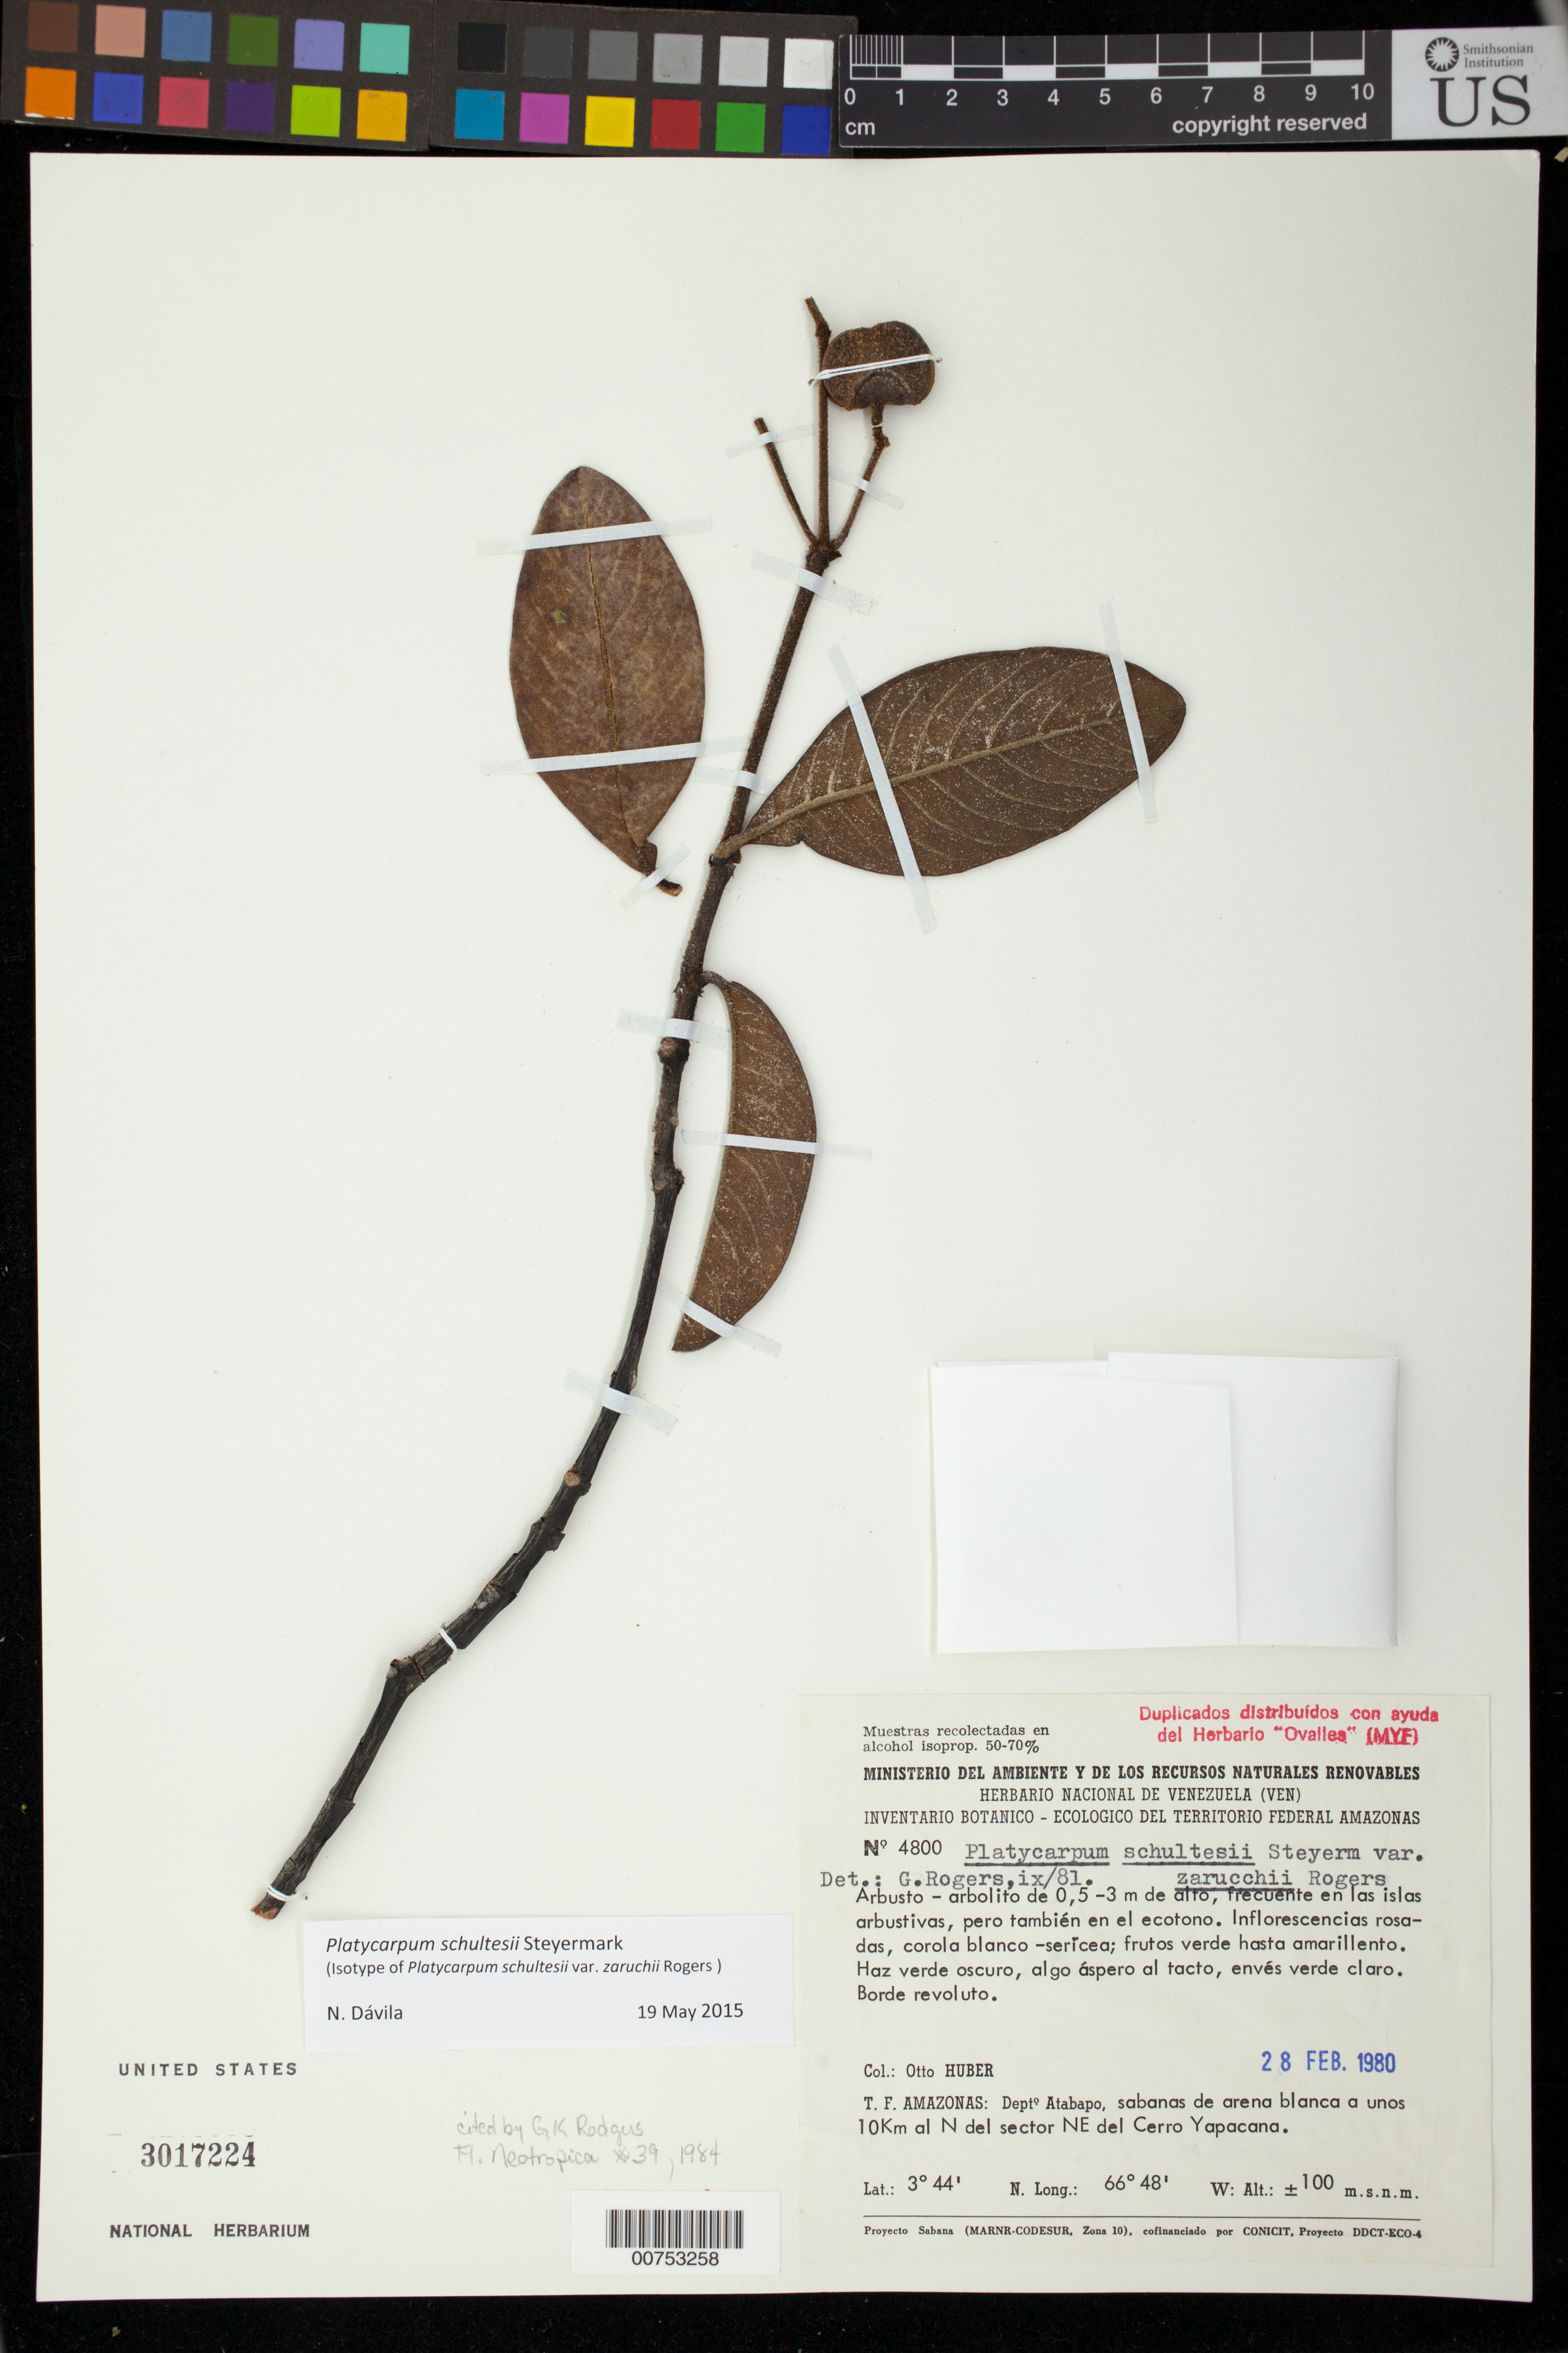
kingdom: Plantae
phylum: Tracheophyta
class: Magnoliopsida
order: Gentianales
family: Rubiaceae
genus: Platycarpum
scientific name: Platycarpum schultesii var. zarucchii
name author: G.K. Rogers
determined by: Rogers, G.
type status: Isotype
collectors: O. Huber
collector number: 4800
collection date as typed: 28-Feb-80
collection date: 1980-02-28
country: Venezuela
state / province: Amazonas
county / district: Atabapo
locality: T.F. Amazonas: Depto. Atabapo, sabanas de arena blanca a unos 10 km al N del sector NE del Cerro Yapacána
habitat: Sabanas de arena blanca; en las islas arbustivas, pero tambien en el ecotono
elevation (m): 100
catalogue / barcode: US 3017224